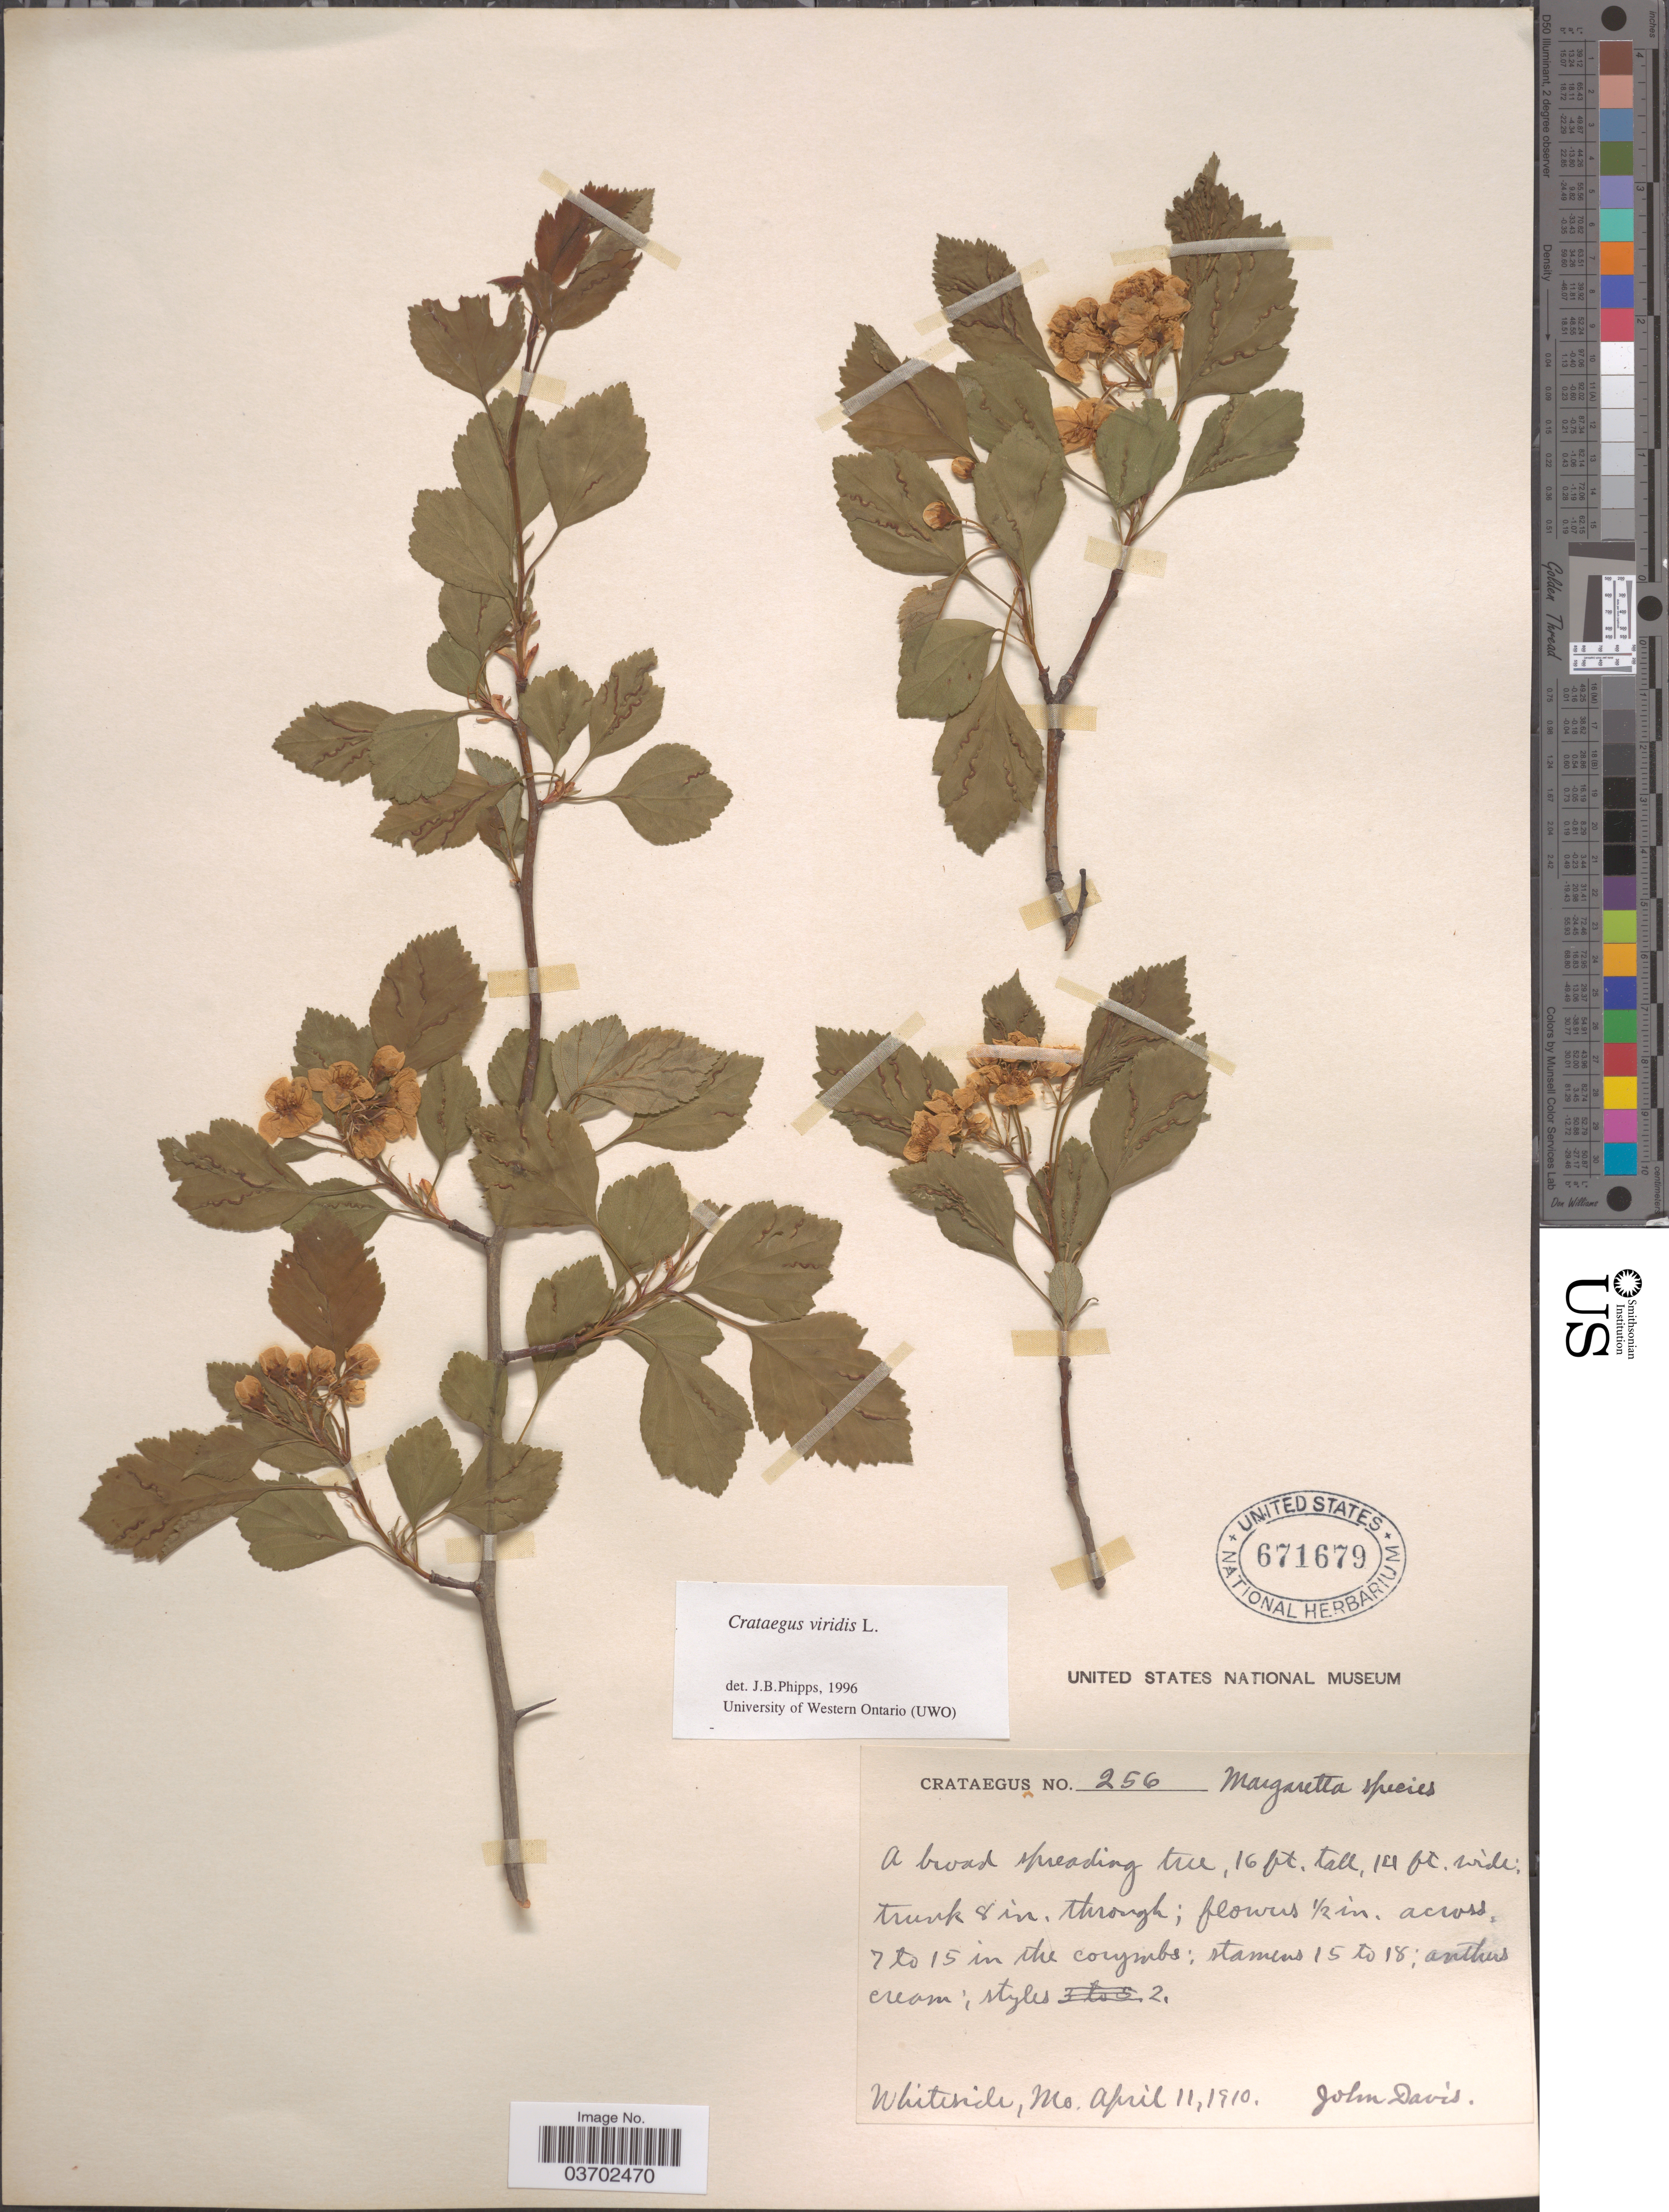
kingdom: Plantae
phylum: Tracheophyta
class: Magnoliopsida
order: Rosales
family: Rosaceae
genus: Crataegus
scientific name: Crataegus viridis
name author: L.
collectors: J. Davis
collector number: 256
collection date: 1910-04-11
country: United States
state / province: Missouri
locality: Whiteside.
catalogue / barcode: US 671679